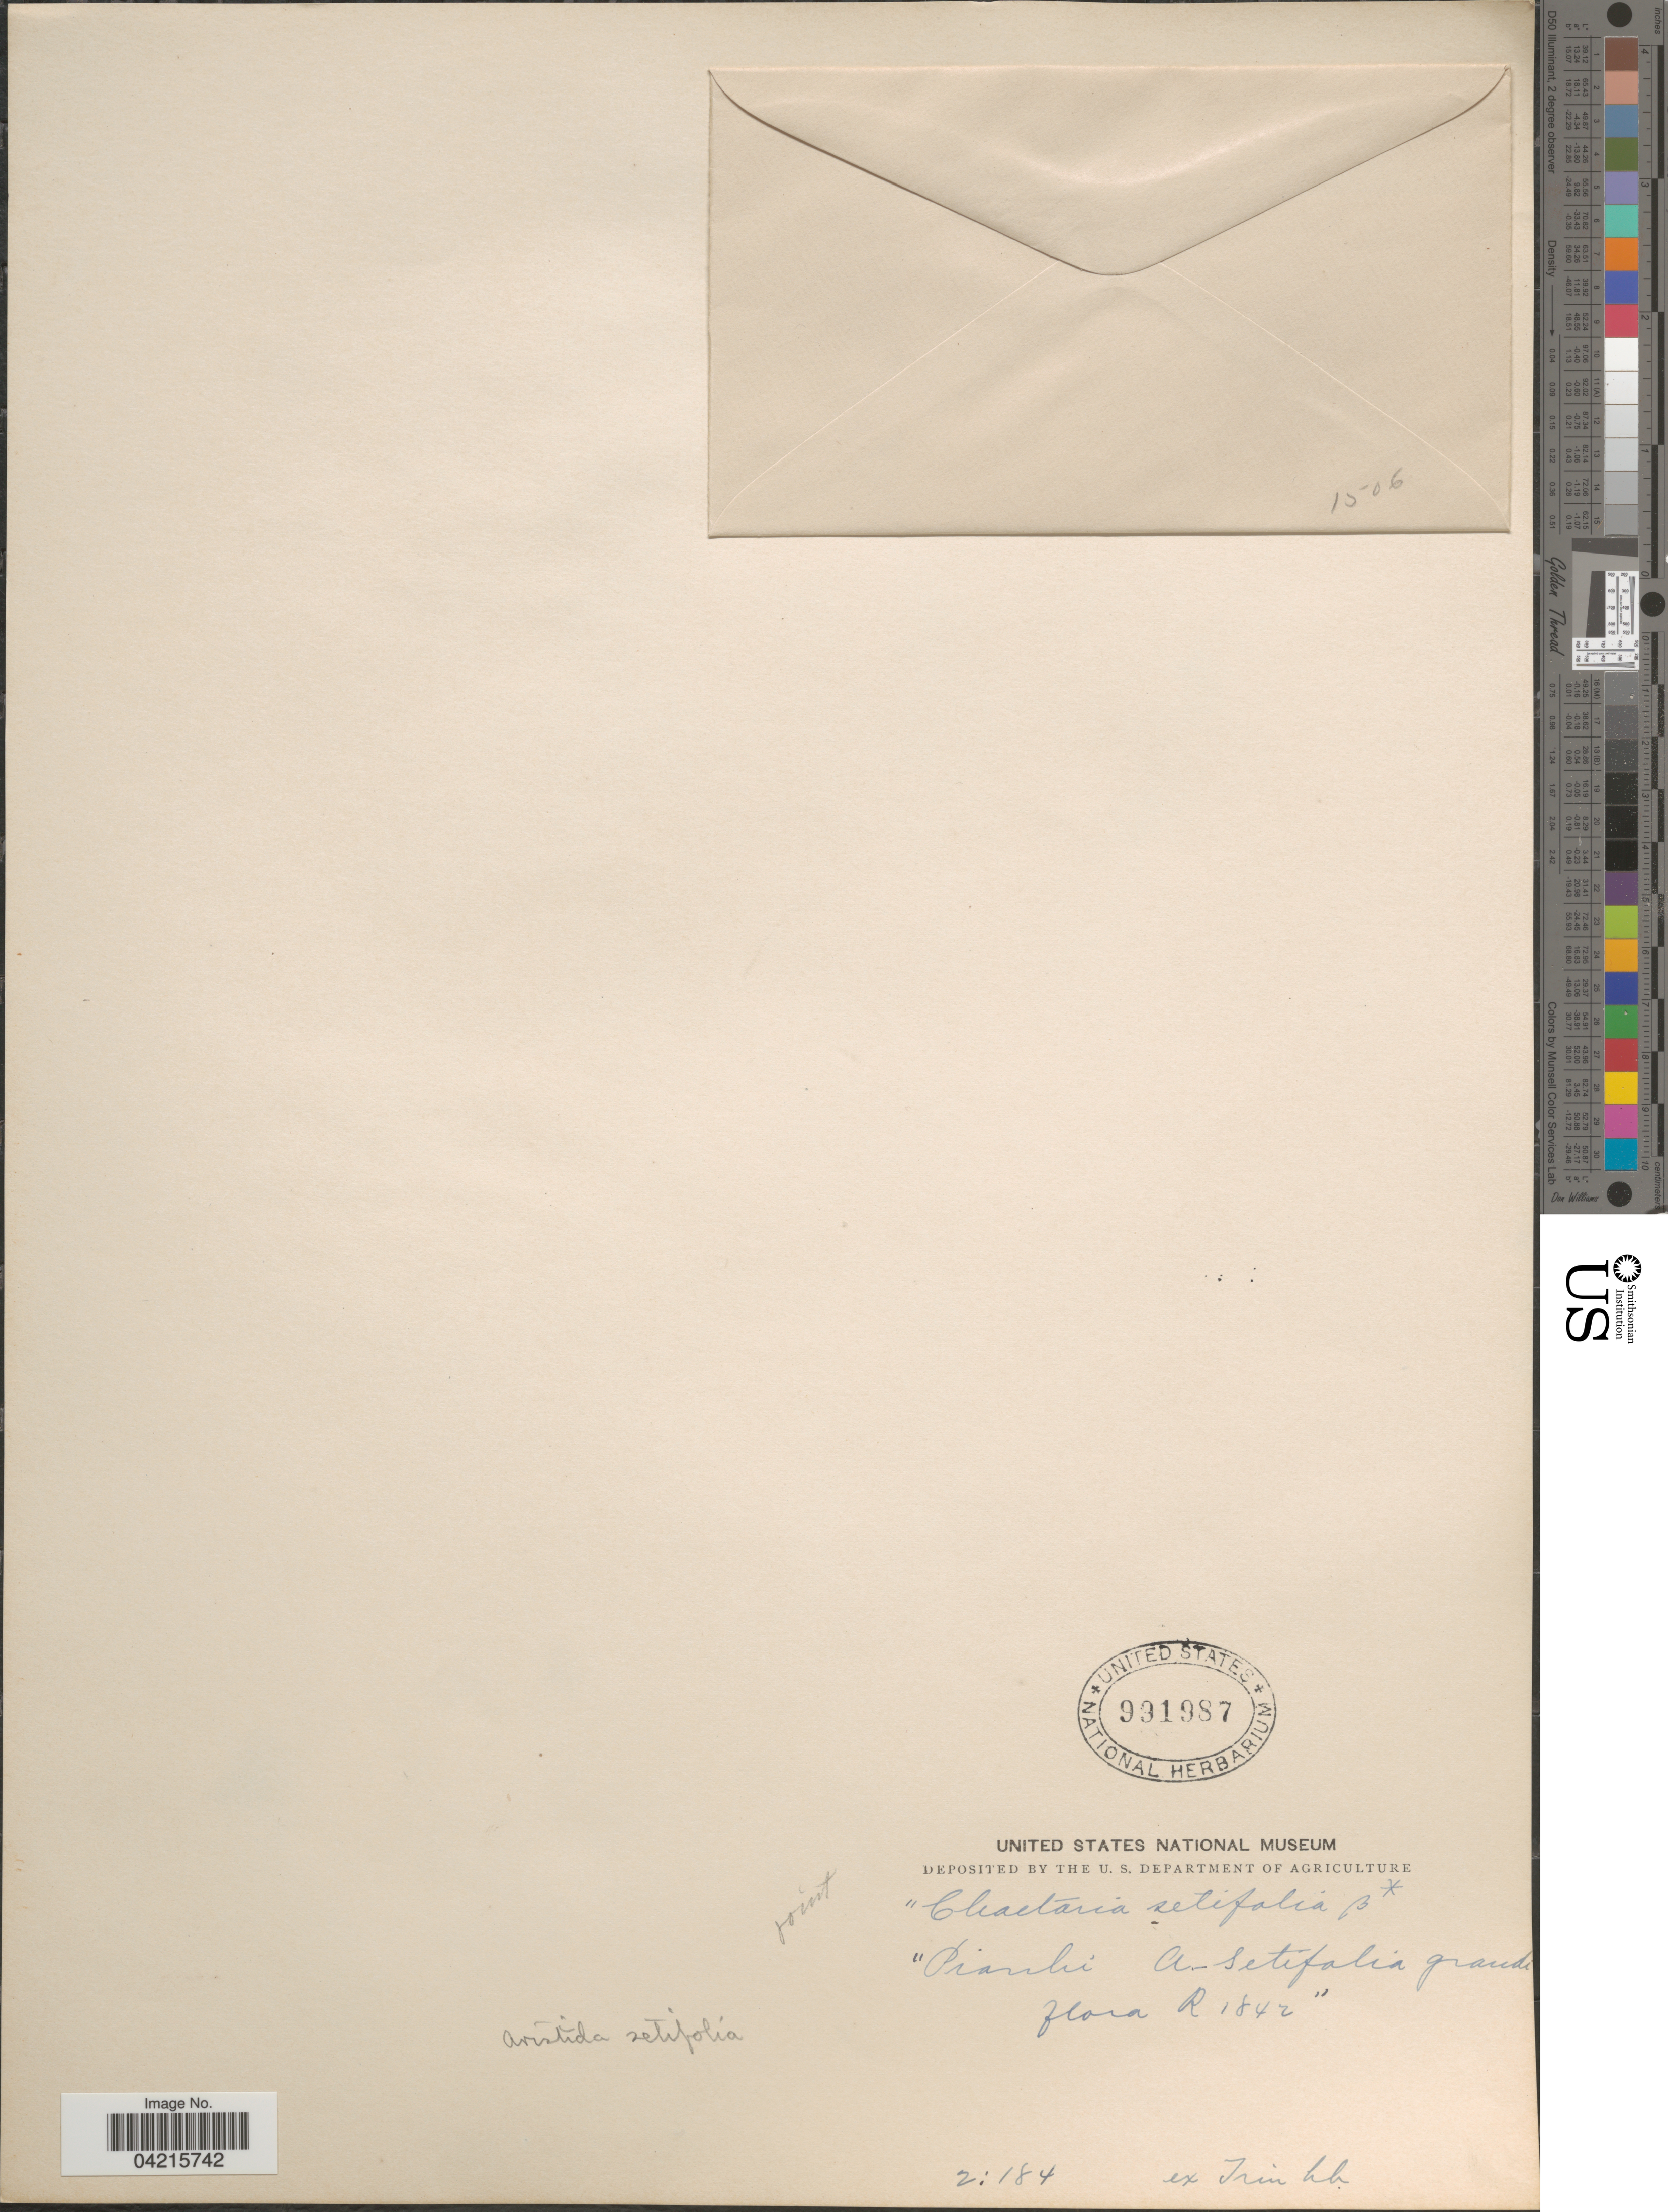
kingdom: Plantae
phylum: Tracheophyta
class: Liliopsida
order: Poales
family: Poaceae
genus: Aristida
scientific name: Aristida setifolia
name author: Kunth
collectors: ex herb. Trinius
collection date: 1842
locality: R [unsure placement].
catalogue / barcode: US 991987